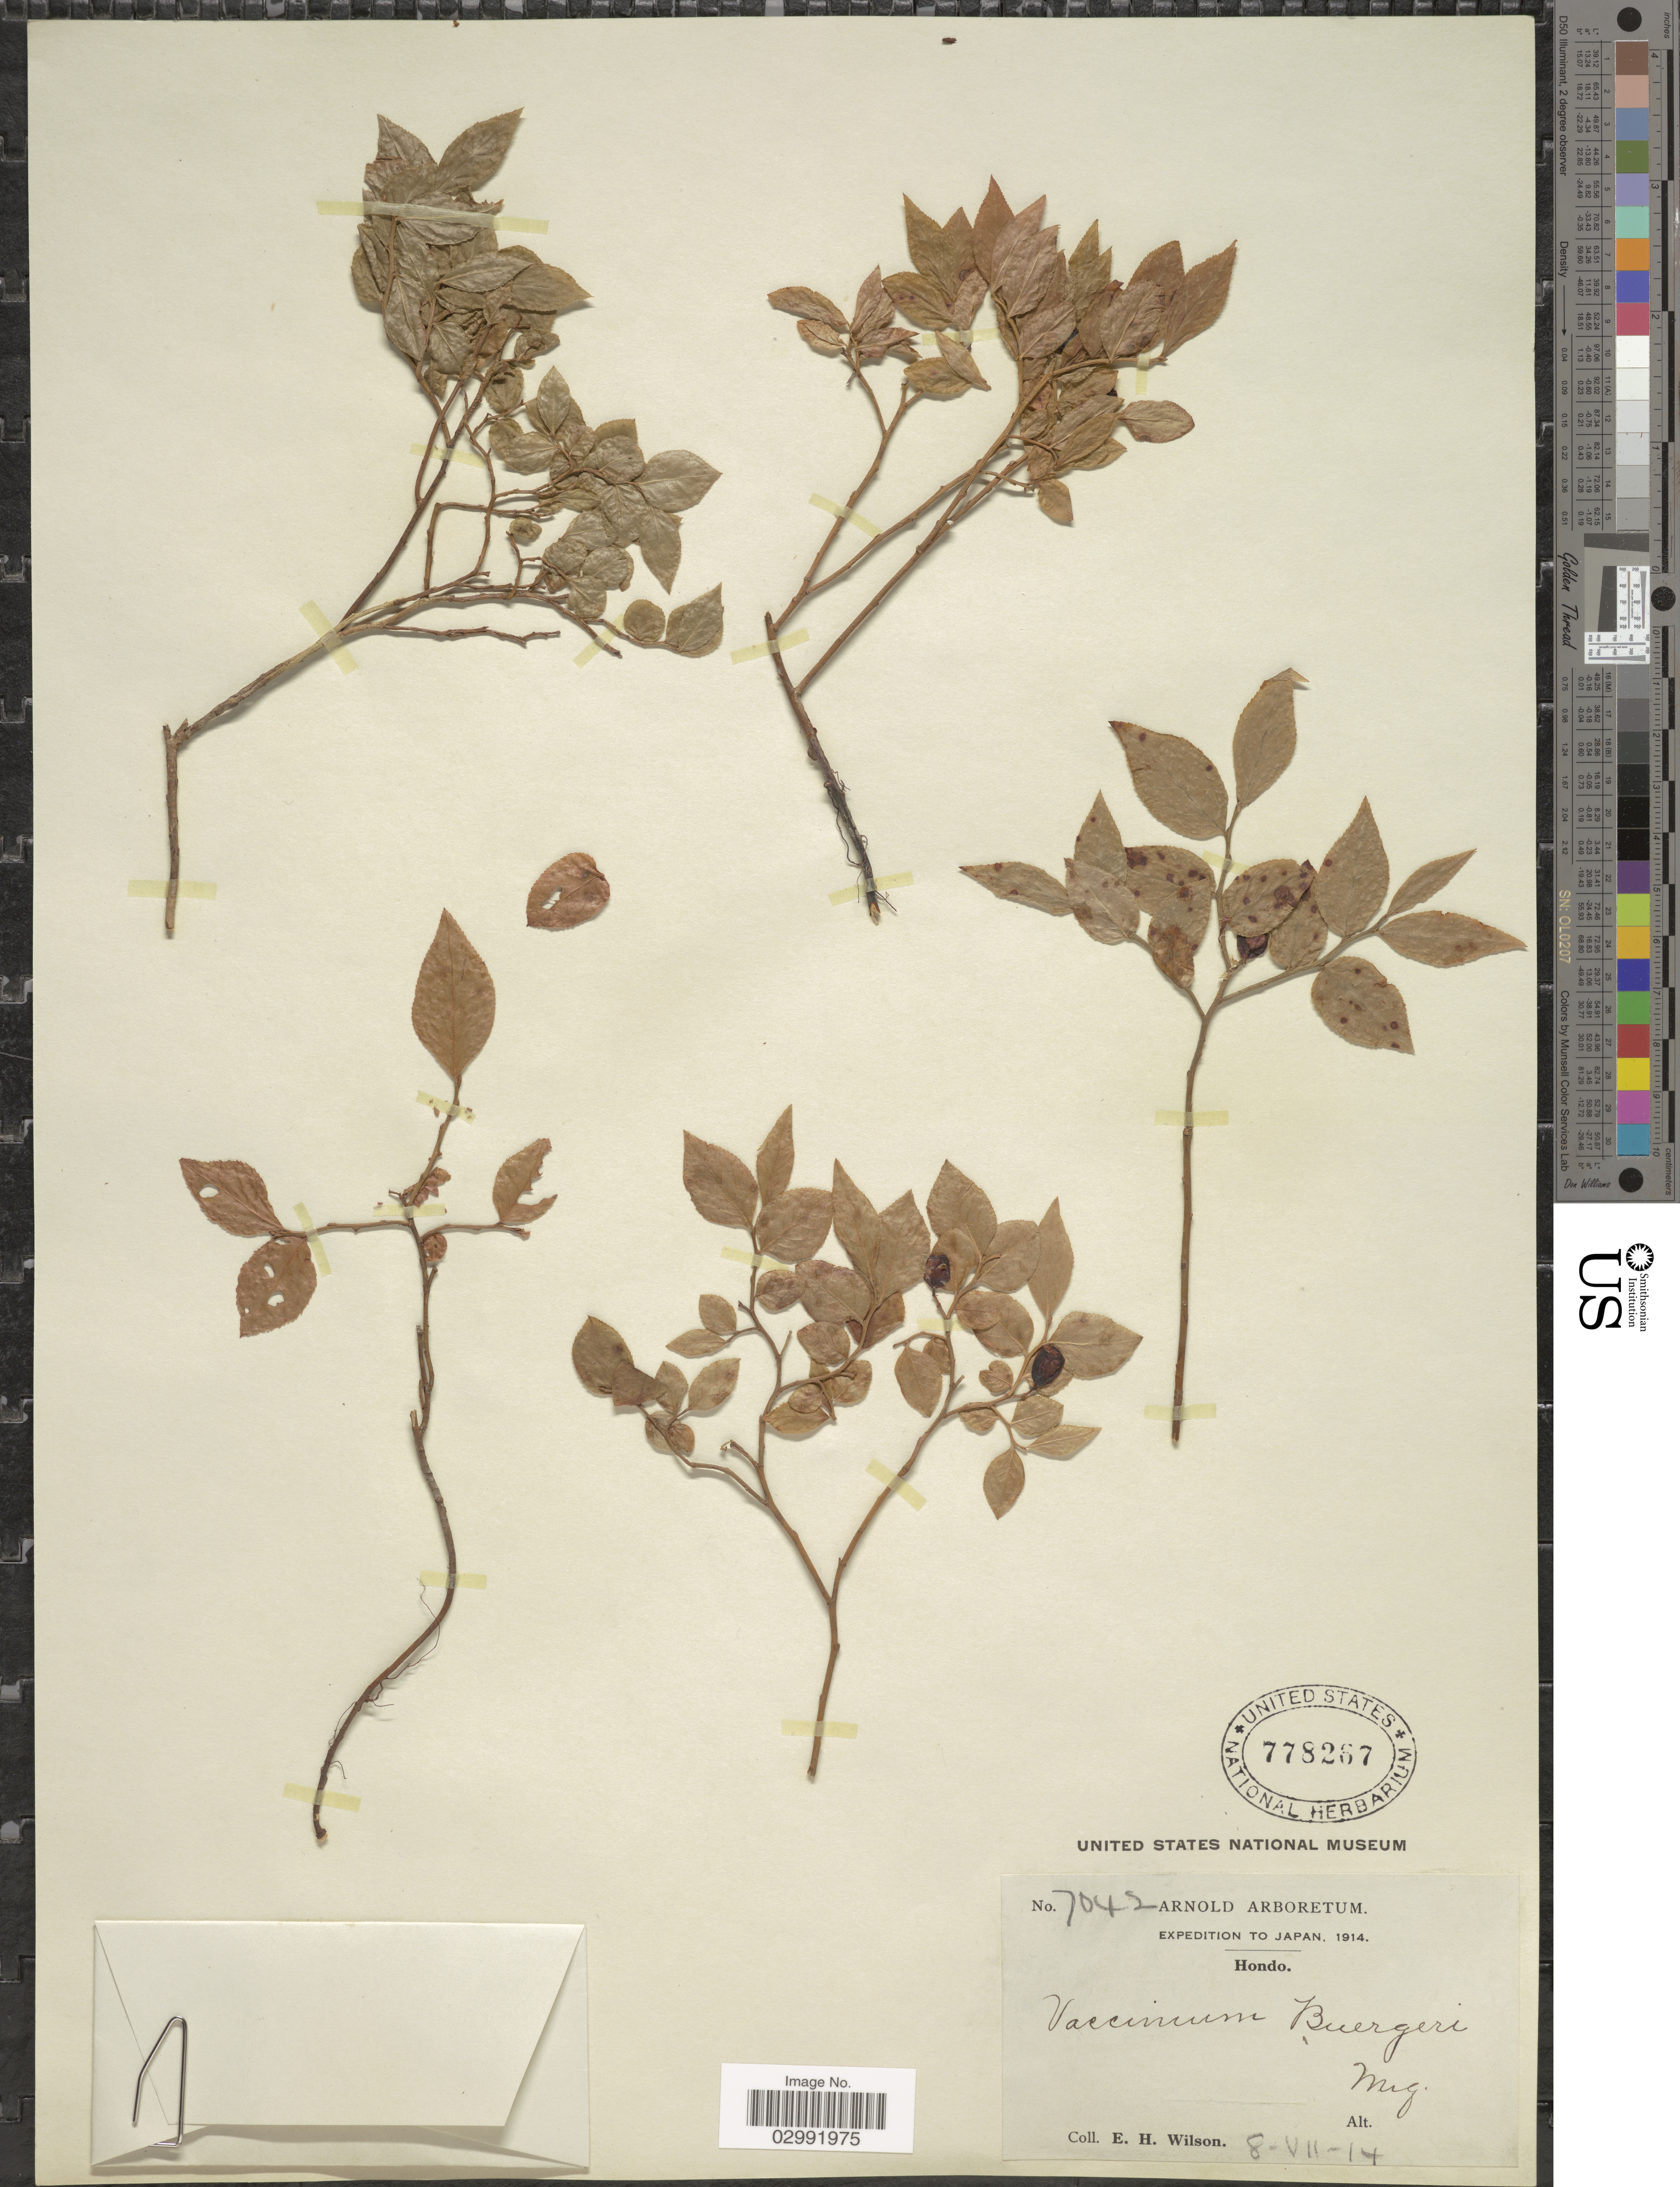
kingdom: Plantae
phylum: Tracheophyta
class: Magnoliopsida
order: Ericales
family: Ericaceae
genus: Vaccinium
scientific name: Vaccinium buergeri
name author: Miq.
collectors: E. Wilson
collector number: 7042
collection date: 1914-07-08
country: Japan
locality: Hondo.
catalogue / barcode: US 778267